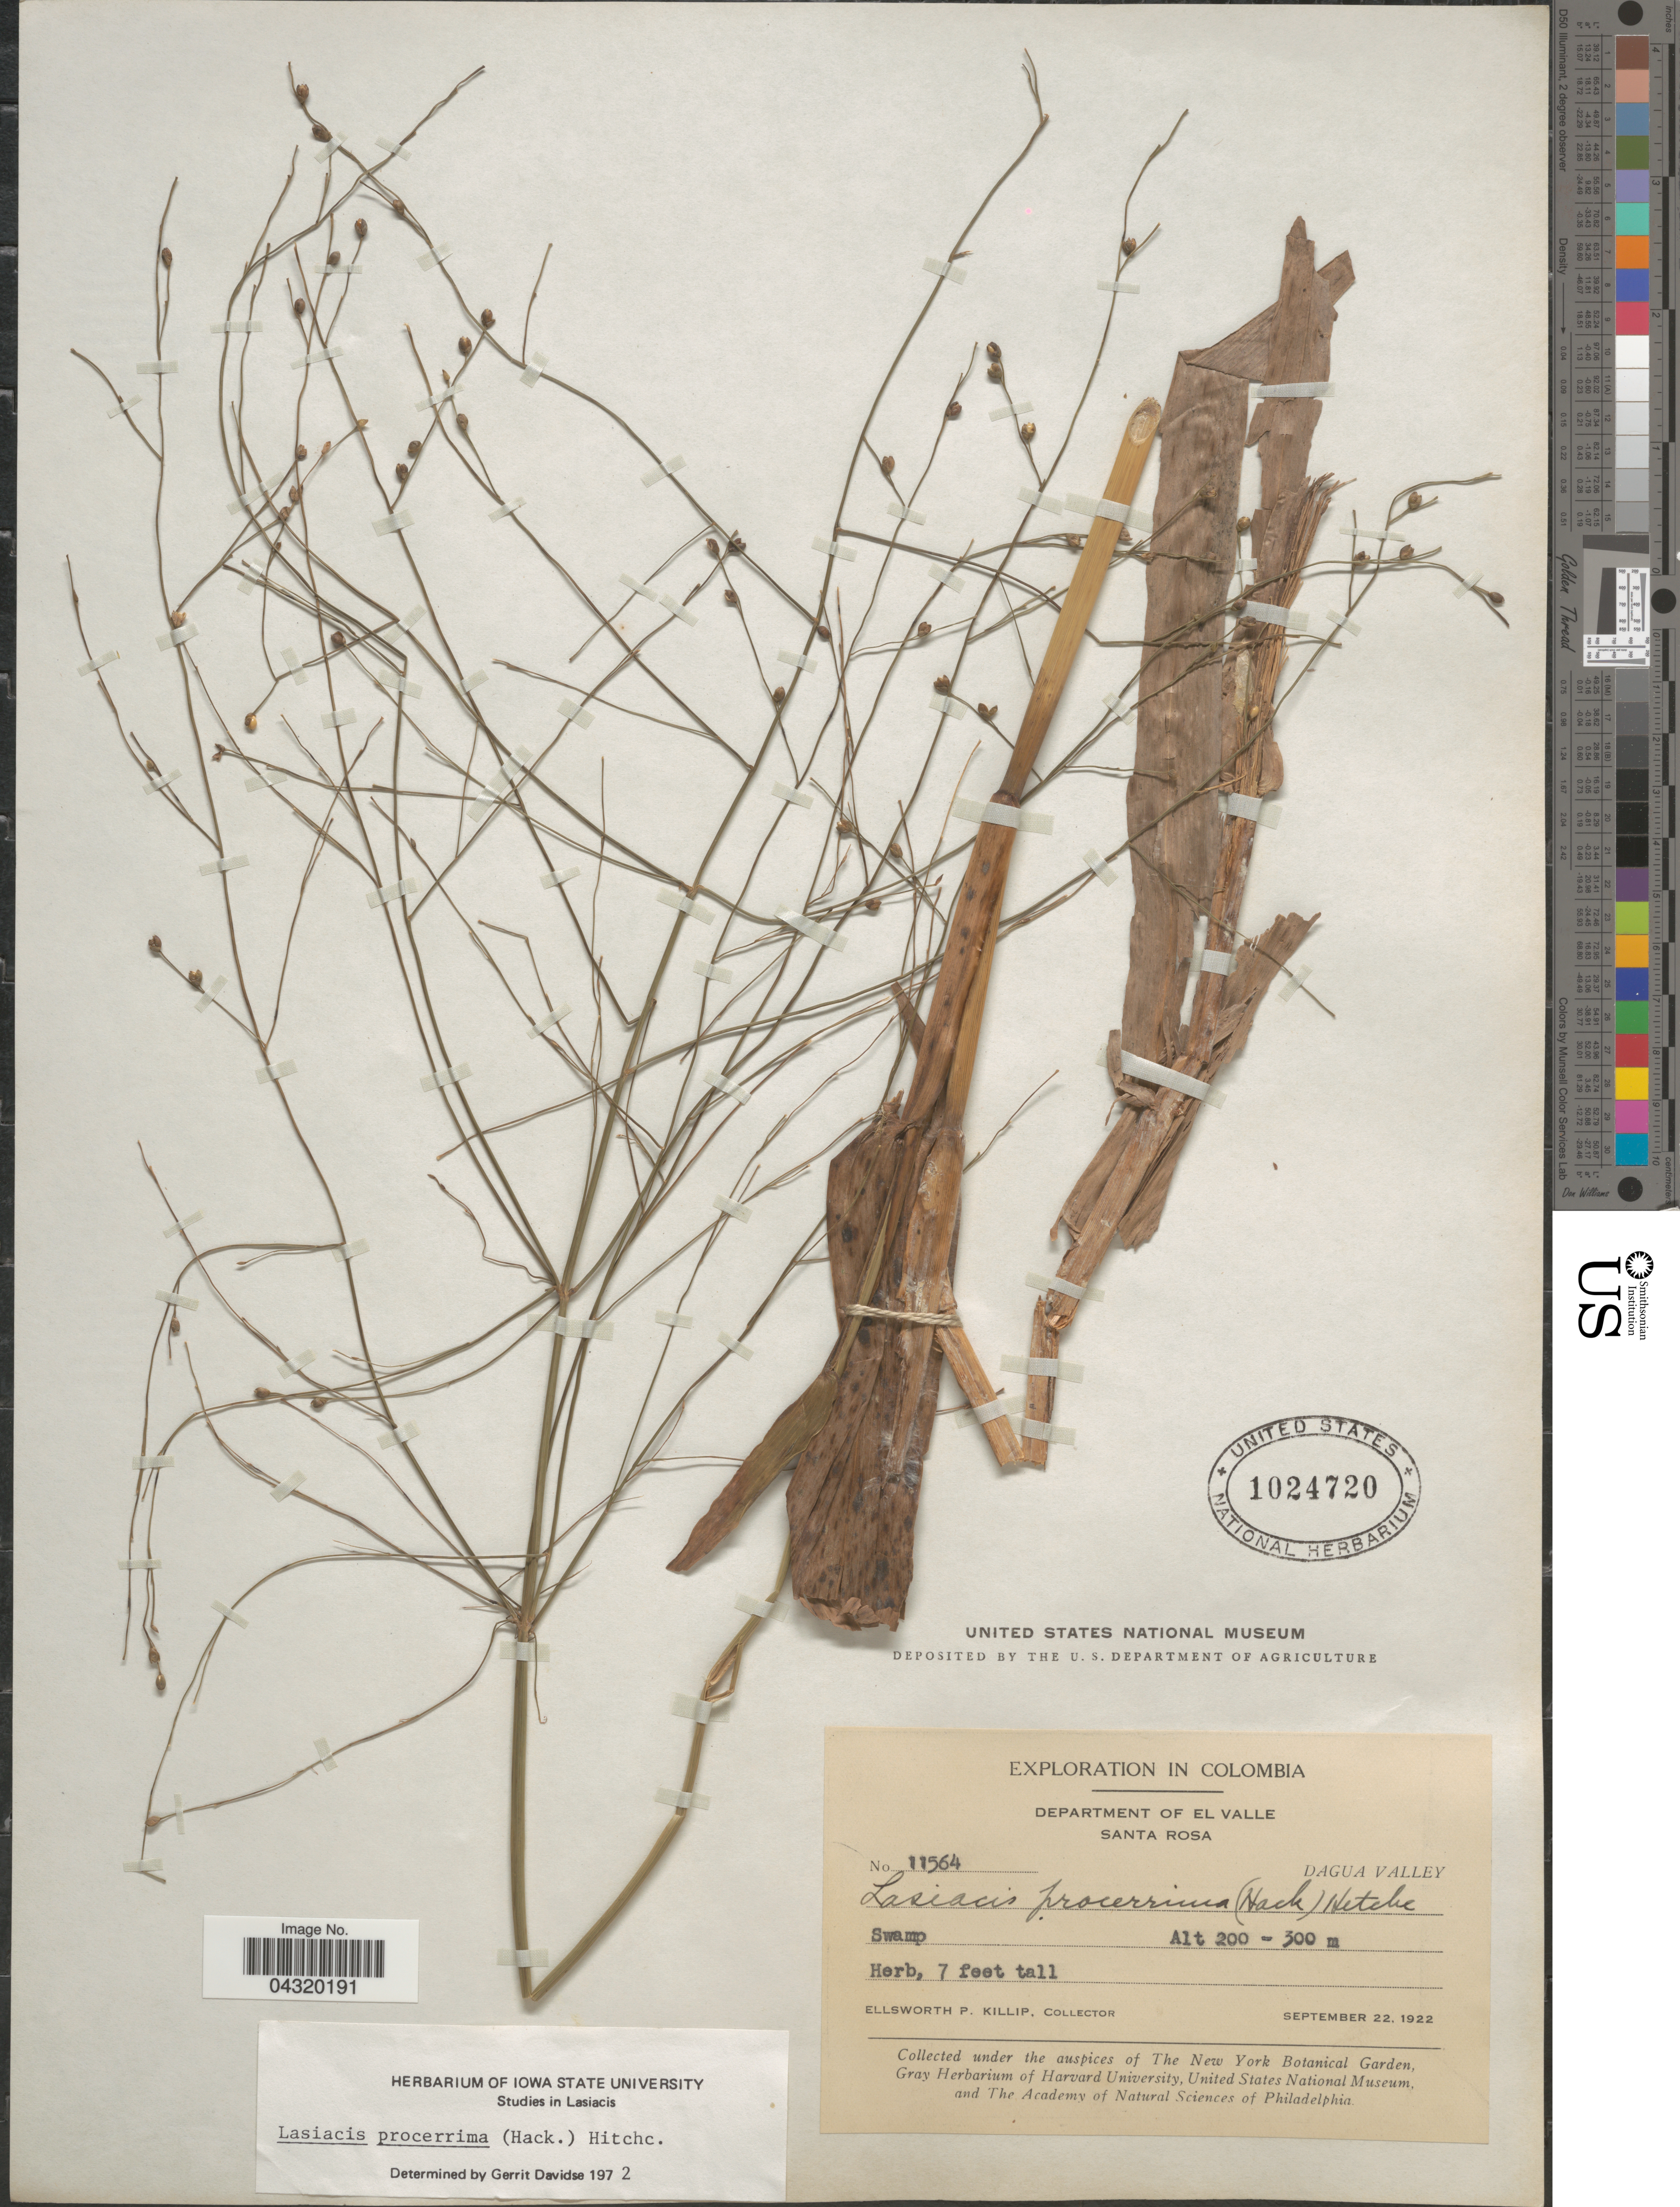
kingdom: Plantae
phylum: Tracheophyta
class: Liliopsida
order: Poales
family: Poaceae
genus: Lasiacis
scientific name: Lasiacis procerrima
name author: (Hack.) Hitchc.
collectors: E. P. Killip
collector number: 11564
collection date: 1922-09-22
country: Colombia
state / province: Valle del Cauca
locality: Exploration in Colombia. Department of El Valle. Santa Rosa. Dagua Valley.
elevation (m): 200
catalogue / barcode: US 1024720